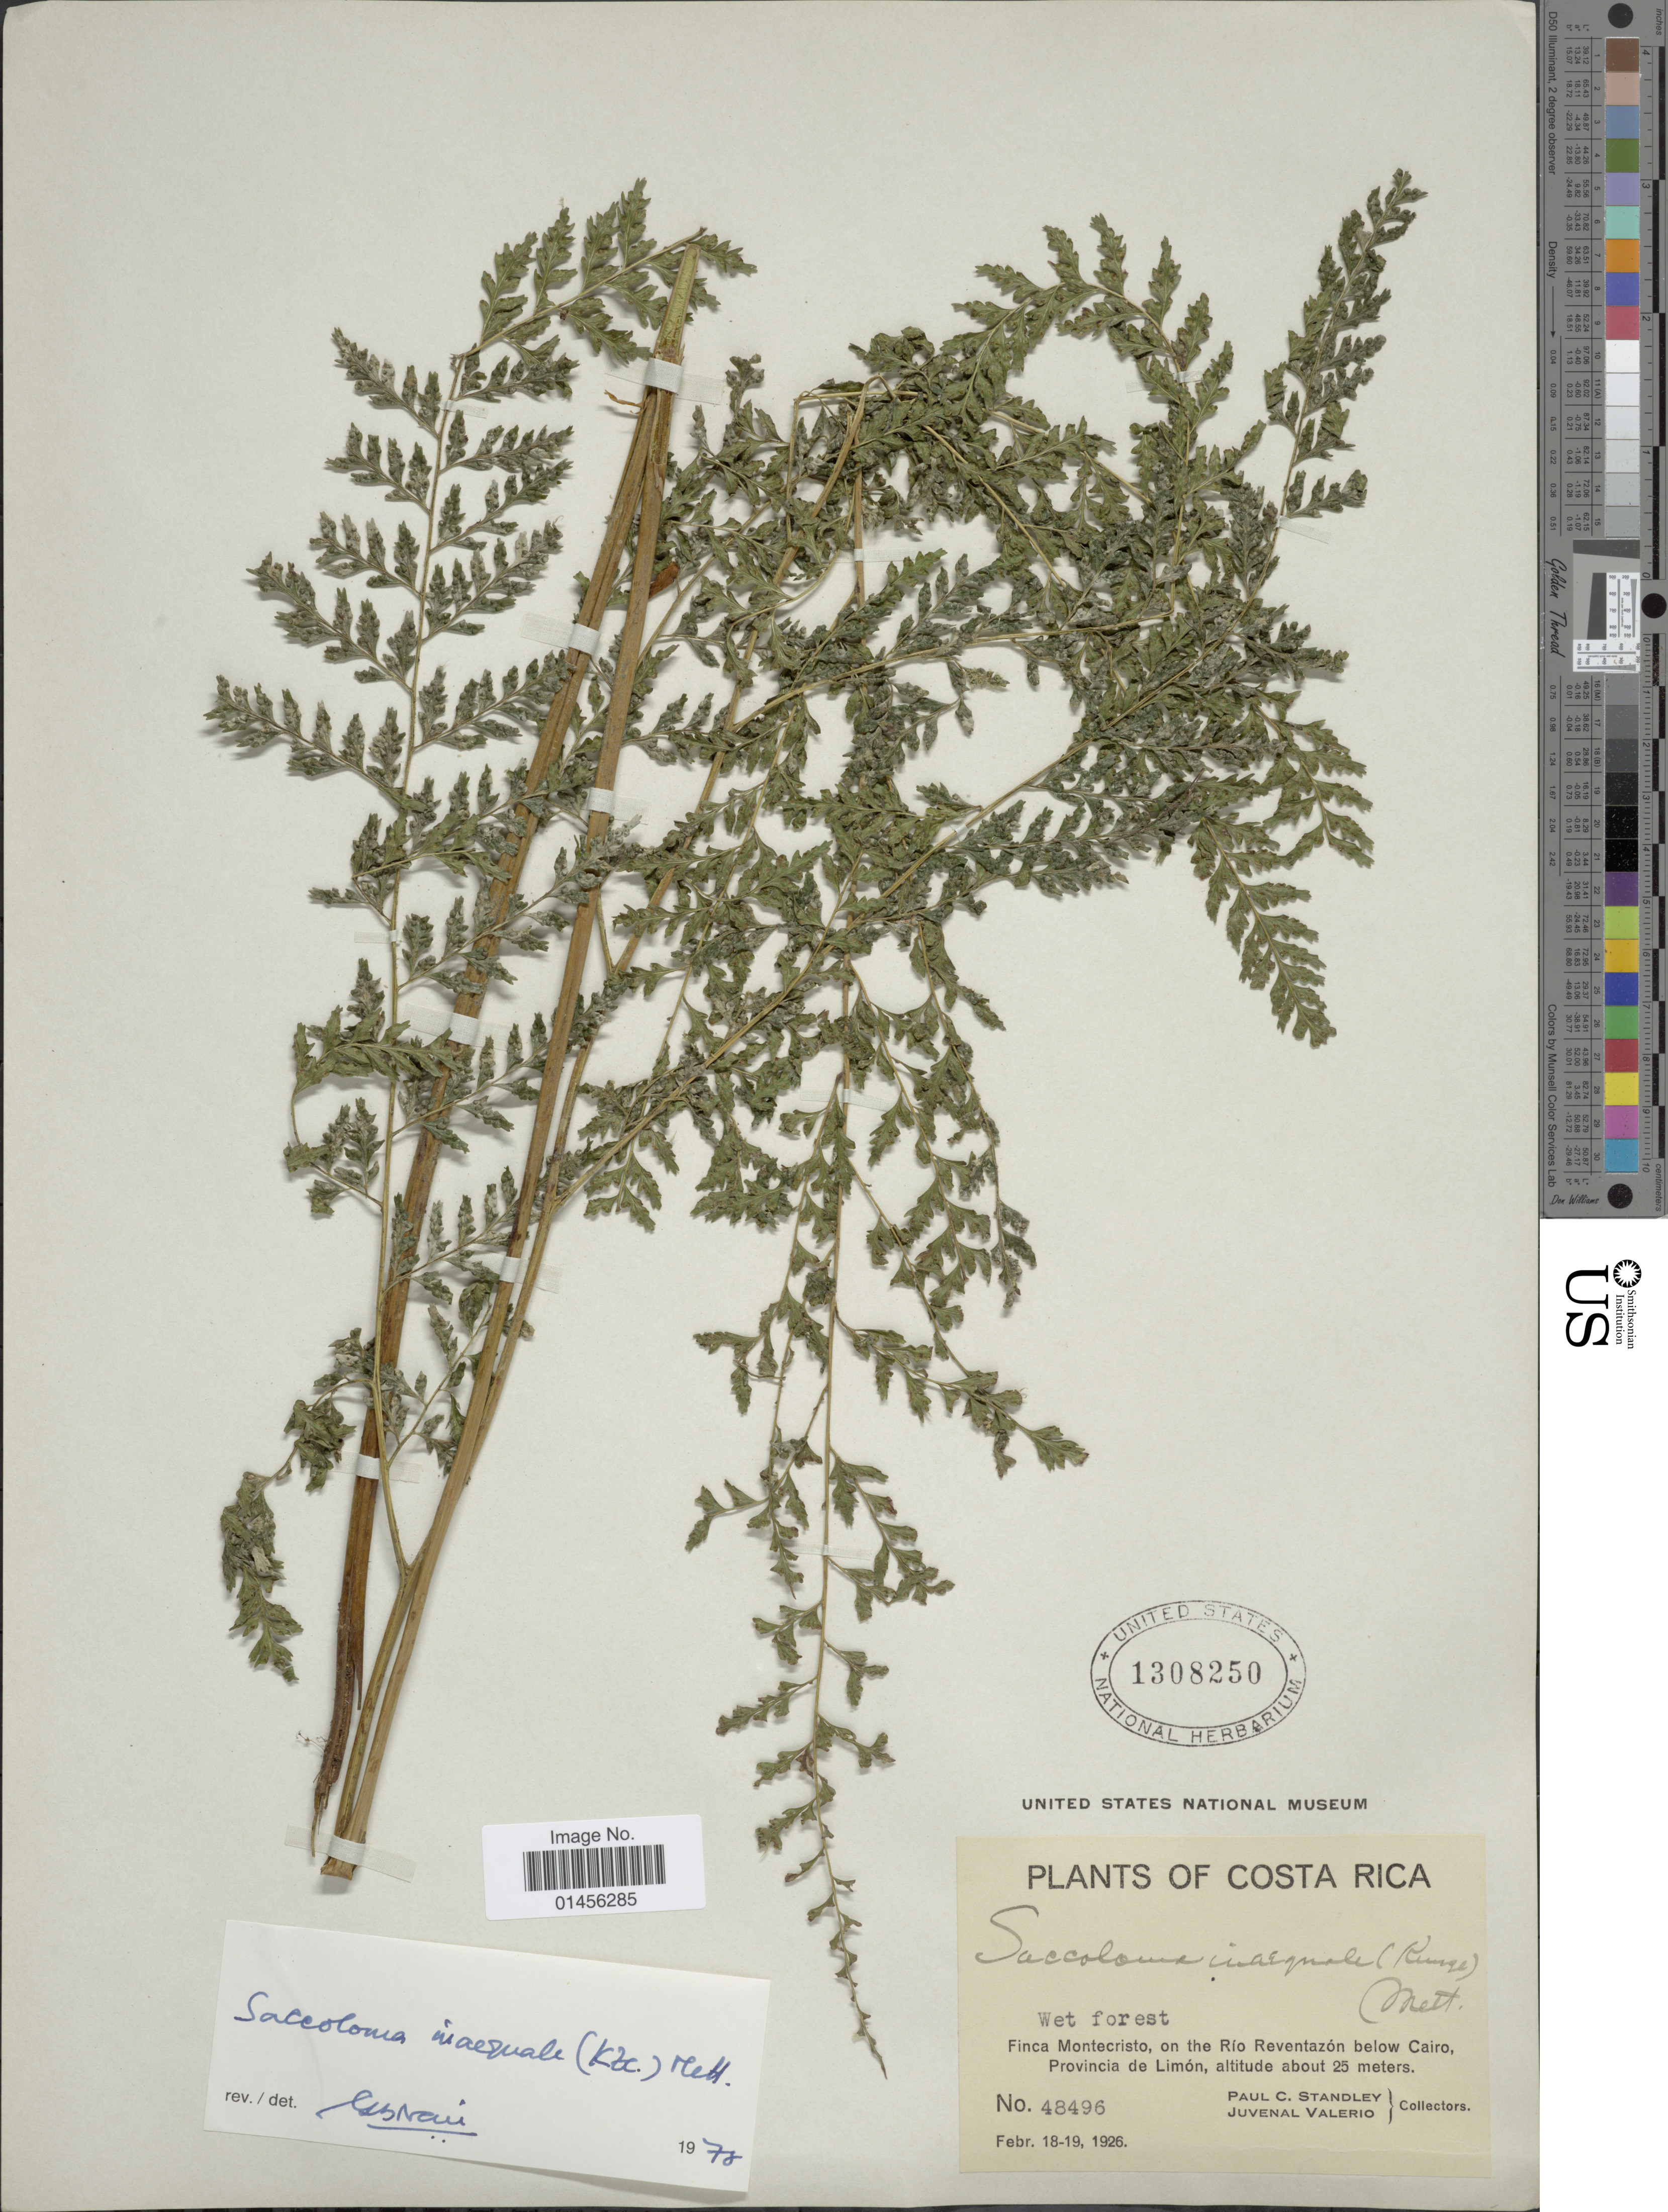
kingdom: Plantae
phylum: Tracheophyta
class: Polypodiopsida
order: Polypodiales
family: Saccolomataceae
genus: Saccoloma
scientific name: Saccoloma inaequale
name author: (Kunze) Mett.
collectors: P. C. Standley & J. Valerio R.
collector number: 48496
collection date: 1926-02-18/1926-02-19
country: Costa Rica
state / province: Limón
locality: Finca Montecristo, on the Río Reventazón, below Cairo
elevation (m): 25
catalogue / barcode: US 1308250